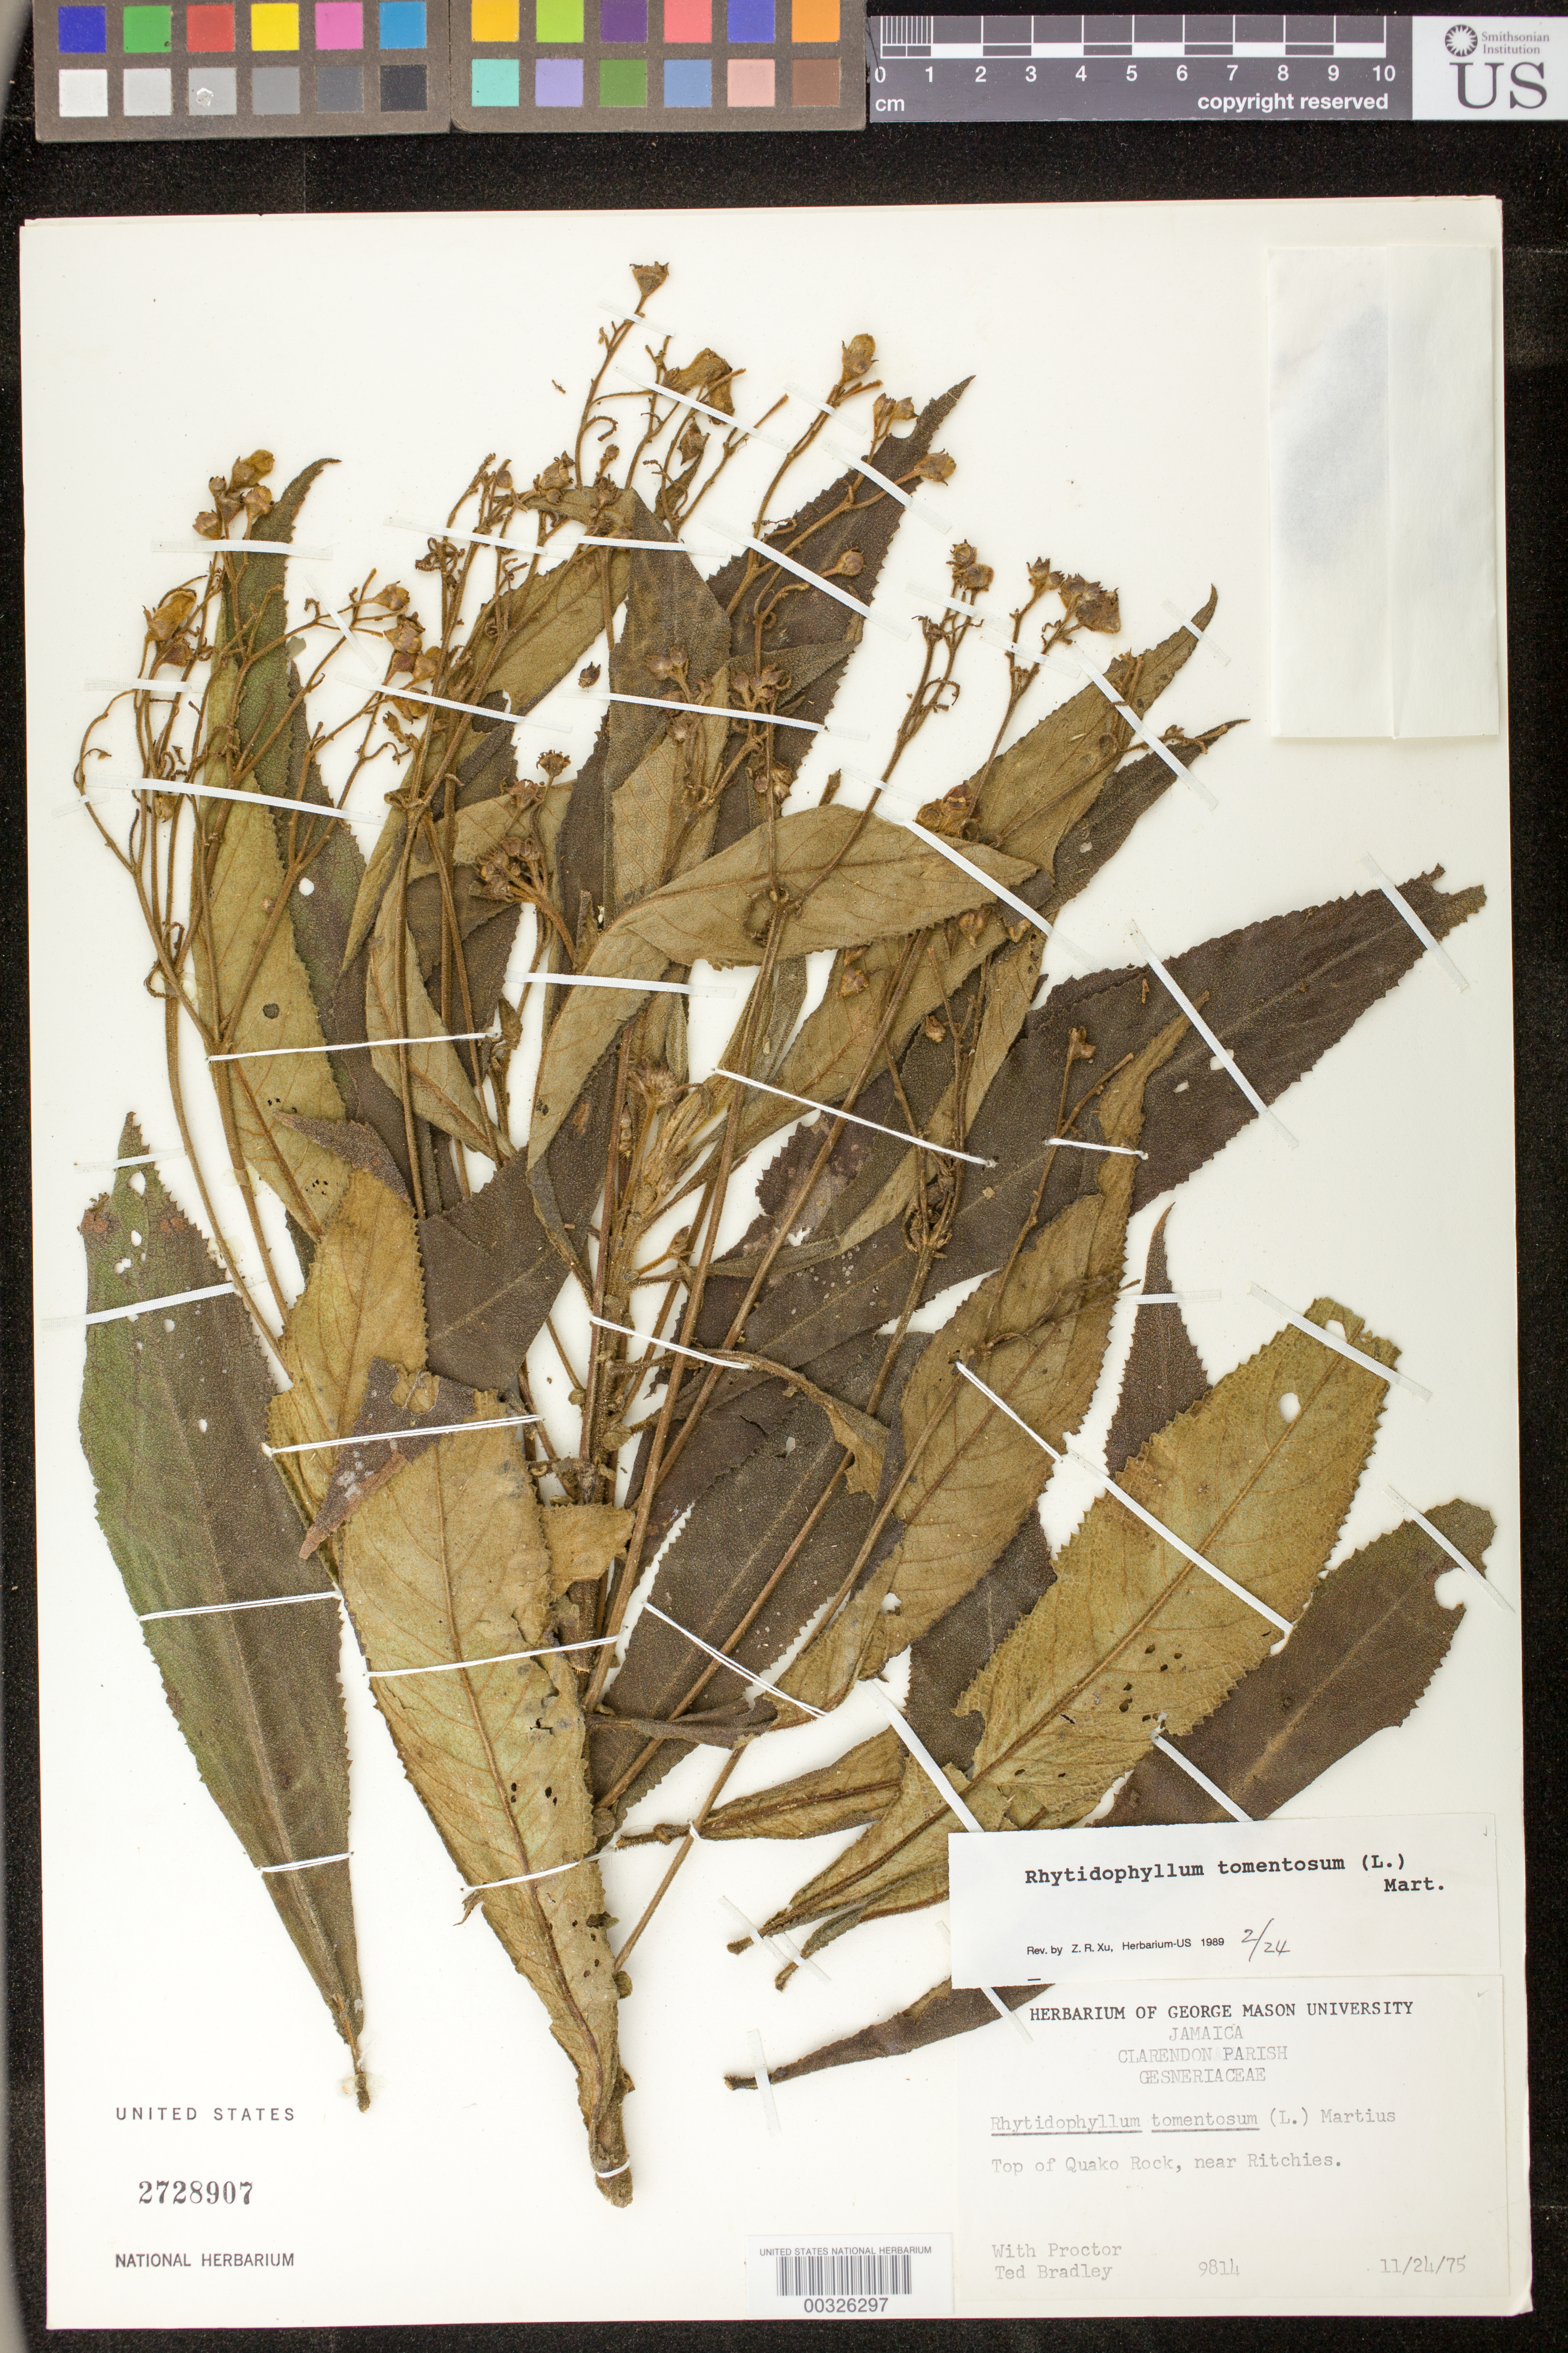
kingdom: Plantae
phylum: Tracheophyta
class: Magnoliopsida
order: Lamiales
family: Gesneriaceae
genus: Rhytidophyllum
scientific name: Rhytidophyllum tomentosum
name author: (L.) Mart.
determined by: Skog, Laurence E.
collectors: T. Bradley & G. Proctor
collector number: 9814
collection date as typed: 24 Nov 1975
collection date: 1975-11-24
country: Jamaica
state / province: Clarendon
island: Jamaica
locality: Top of Quako Rock, near Ritchies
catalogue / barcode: US 2728907